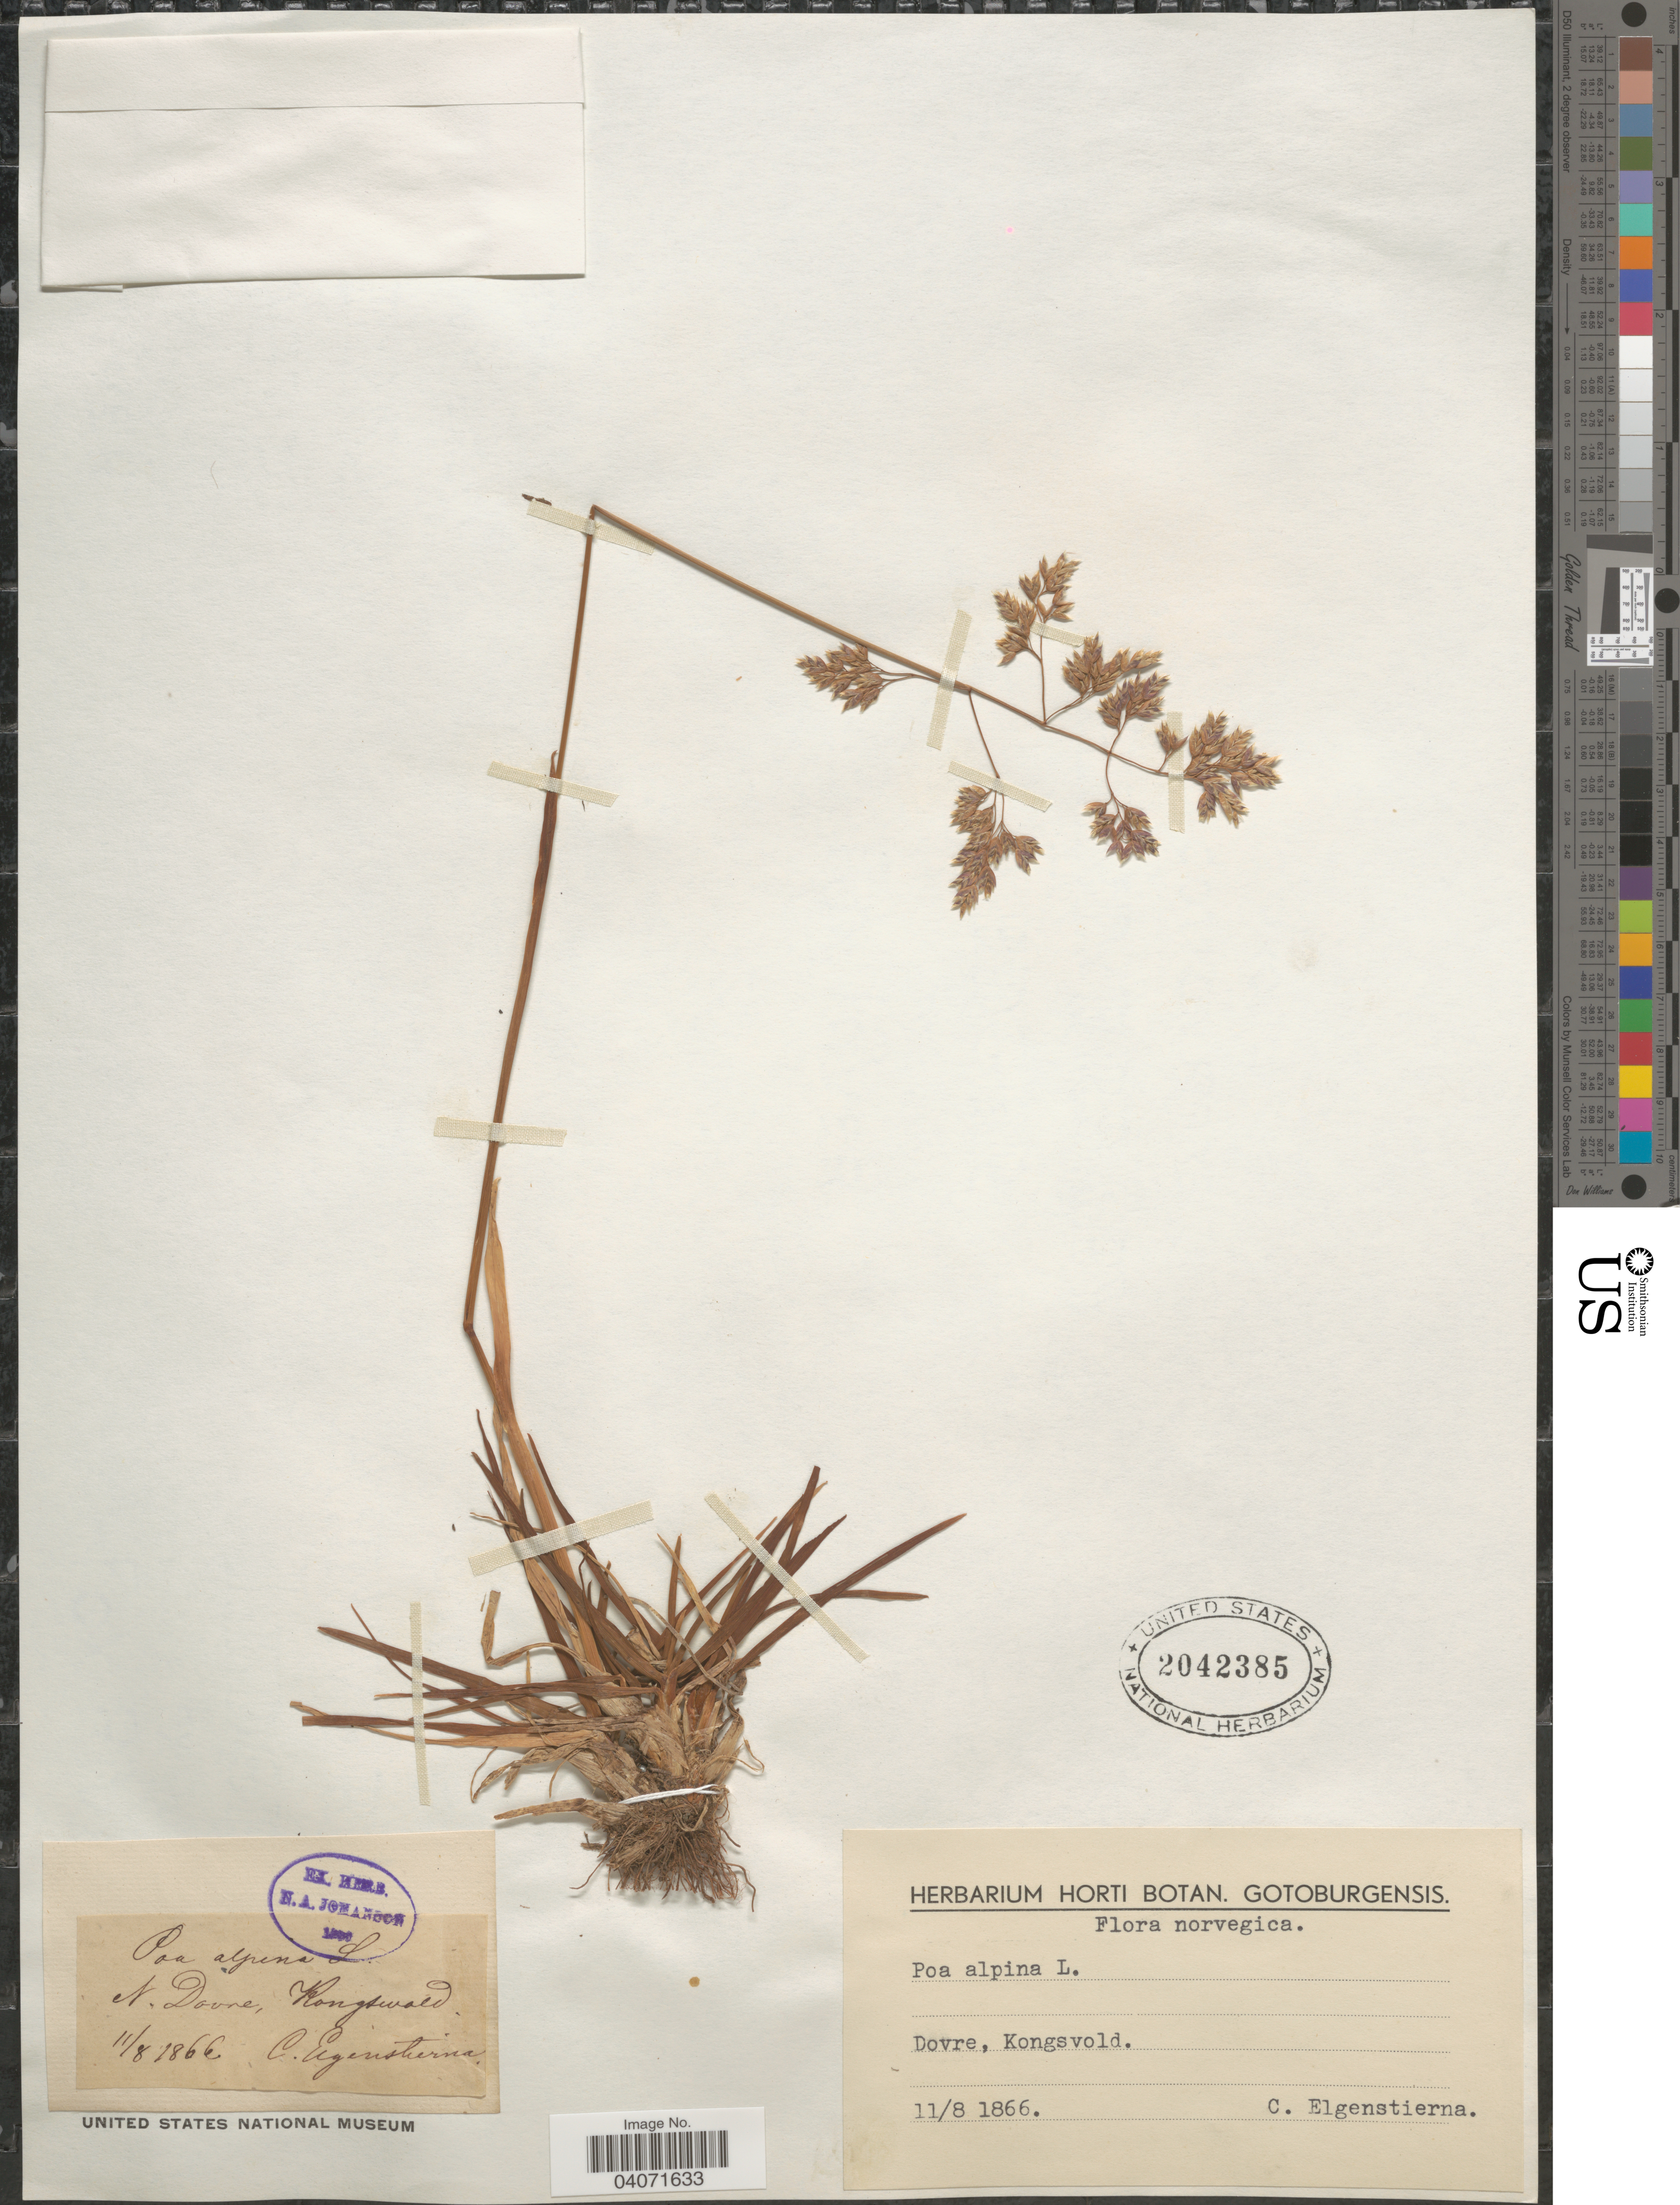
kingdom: Plantae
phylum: Tracheophyta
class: Liliopsida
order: Poales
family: Poaceae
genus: Poa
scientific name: Poa alpina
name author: L.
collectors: C. Elgenstierna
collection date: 1866-08-11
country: Norway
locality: N. Dovre, Kongsvold.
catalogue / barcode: US 2042385